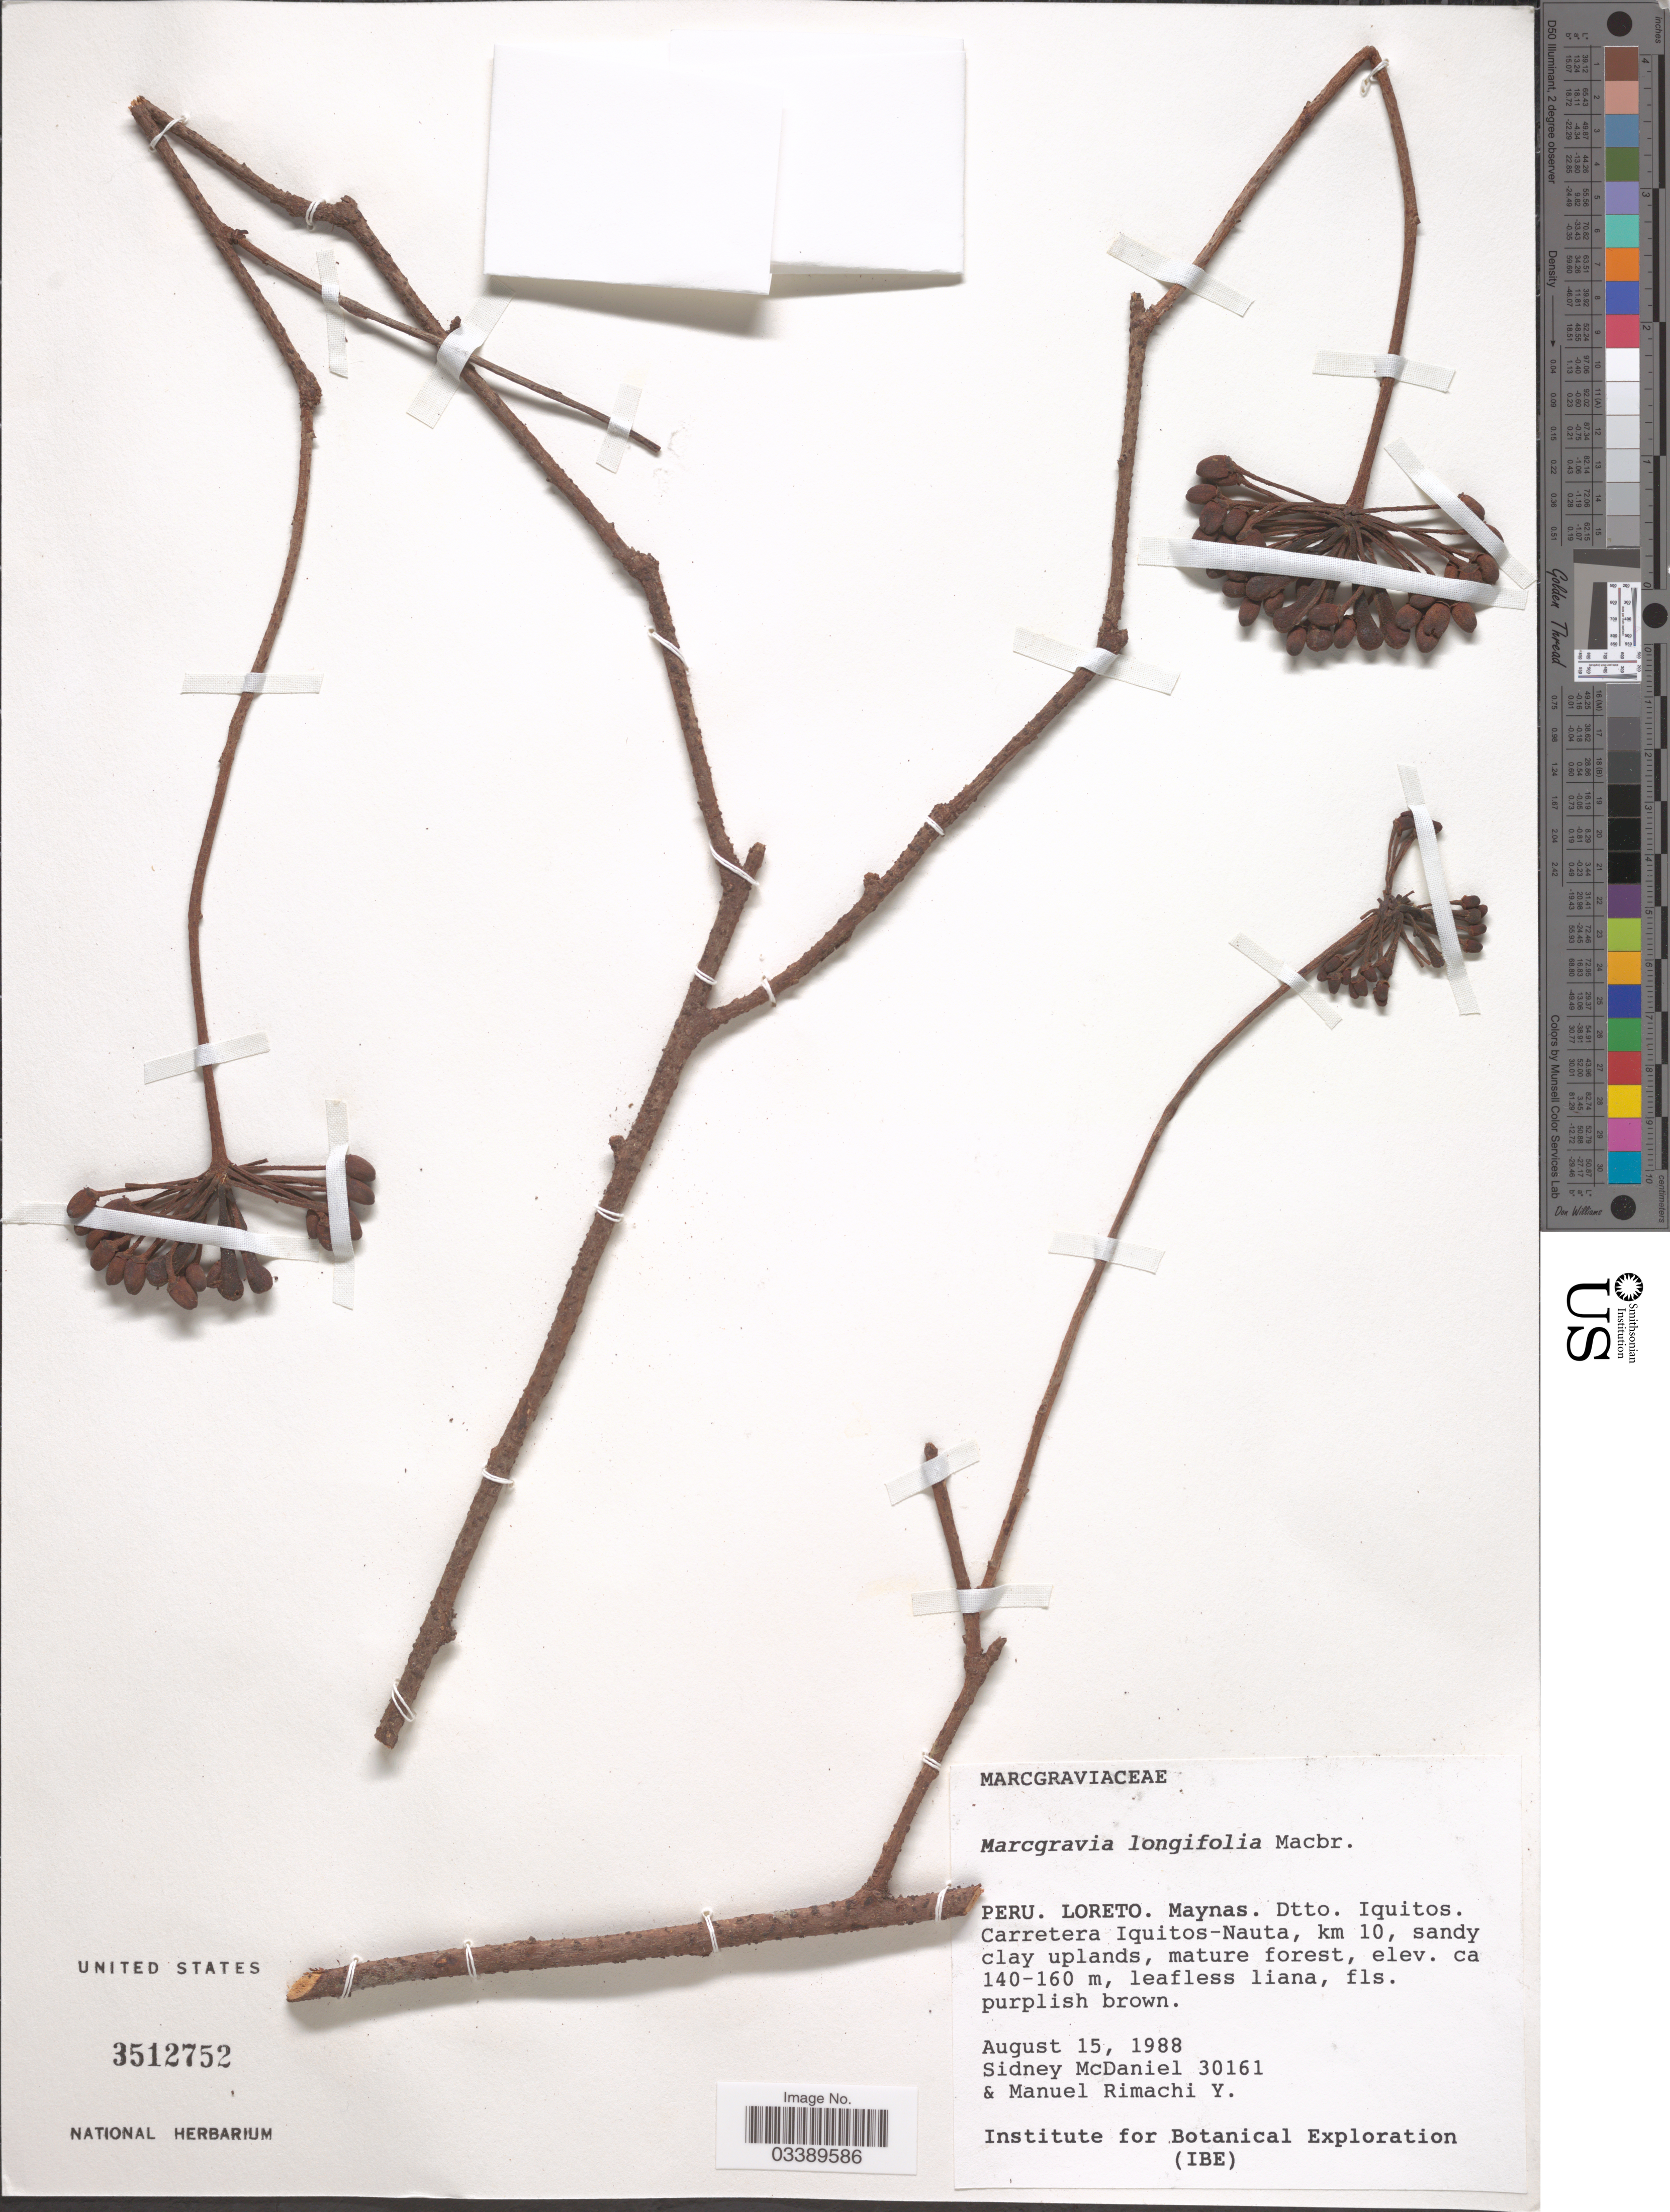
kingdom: Plantae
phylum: Tracheophyta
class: Magnoliopsida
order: Ericales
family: Marcgraviaceae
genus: Marcgravia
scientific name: Marcgravia longifolia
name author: J.F. Macbr.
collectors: S. McDaniel & M. Rimachi Y.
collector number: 30161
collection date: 1988-08-15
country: Peru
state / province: Loreto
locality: Maynas. Dtto. Iquitos. Carretera Iquitos-Nauta, km 10.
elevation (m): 140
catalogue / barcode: US 3512752